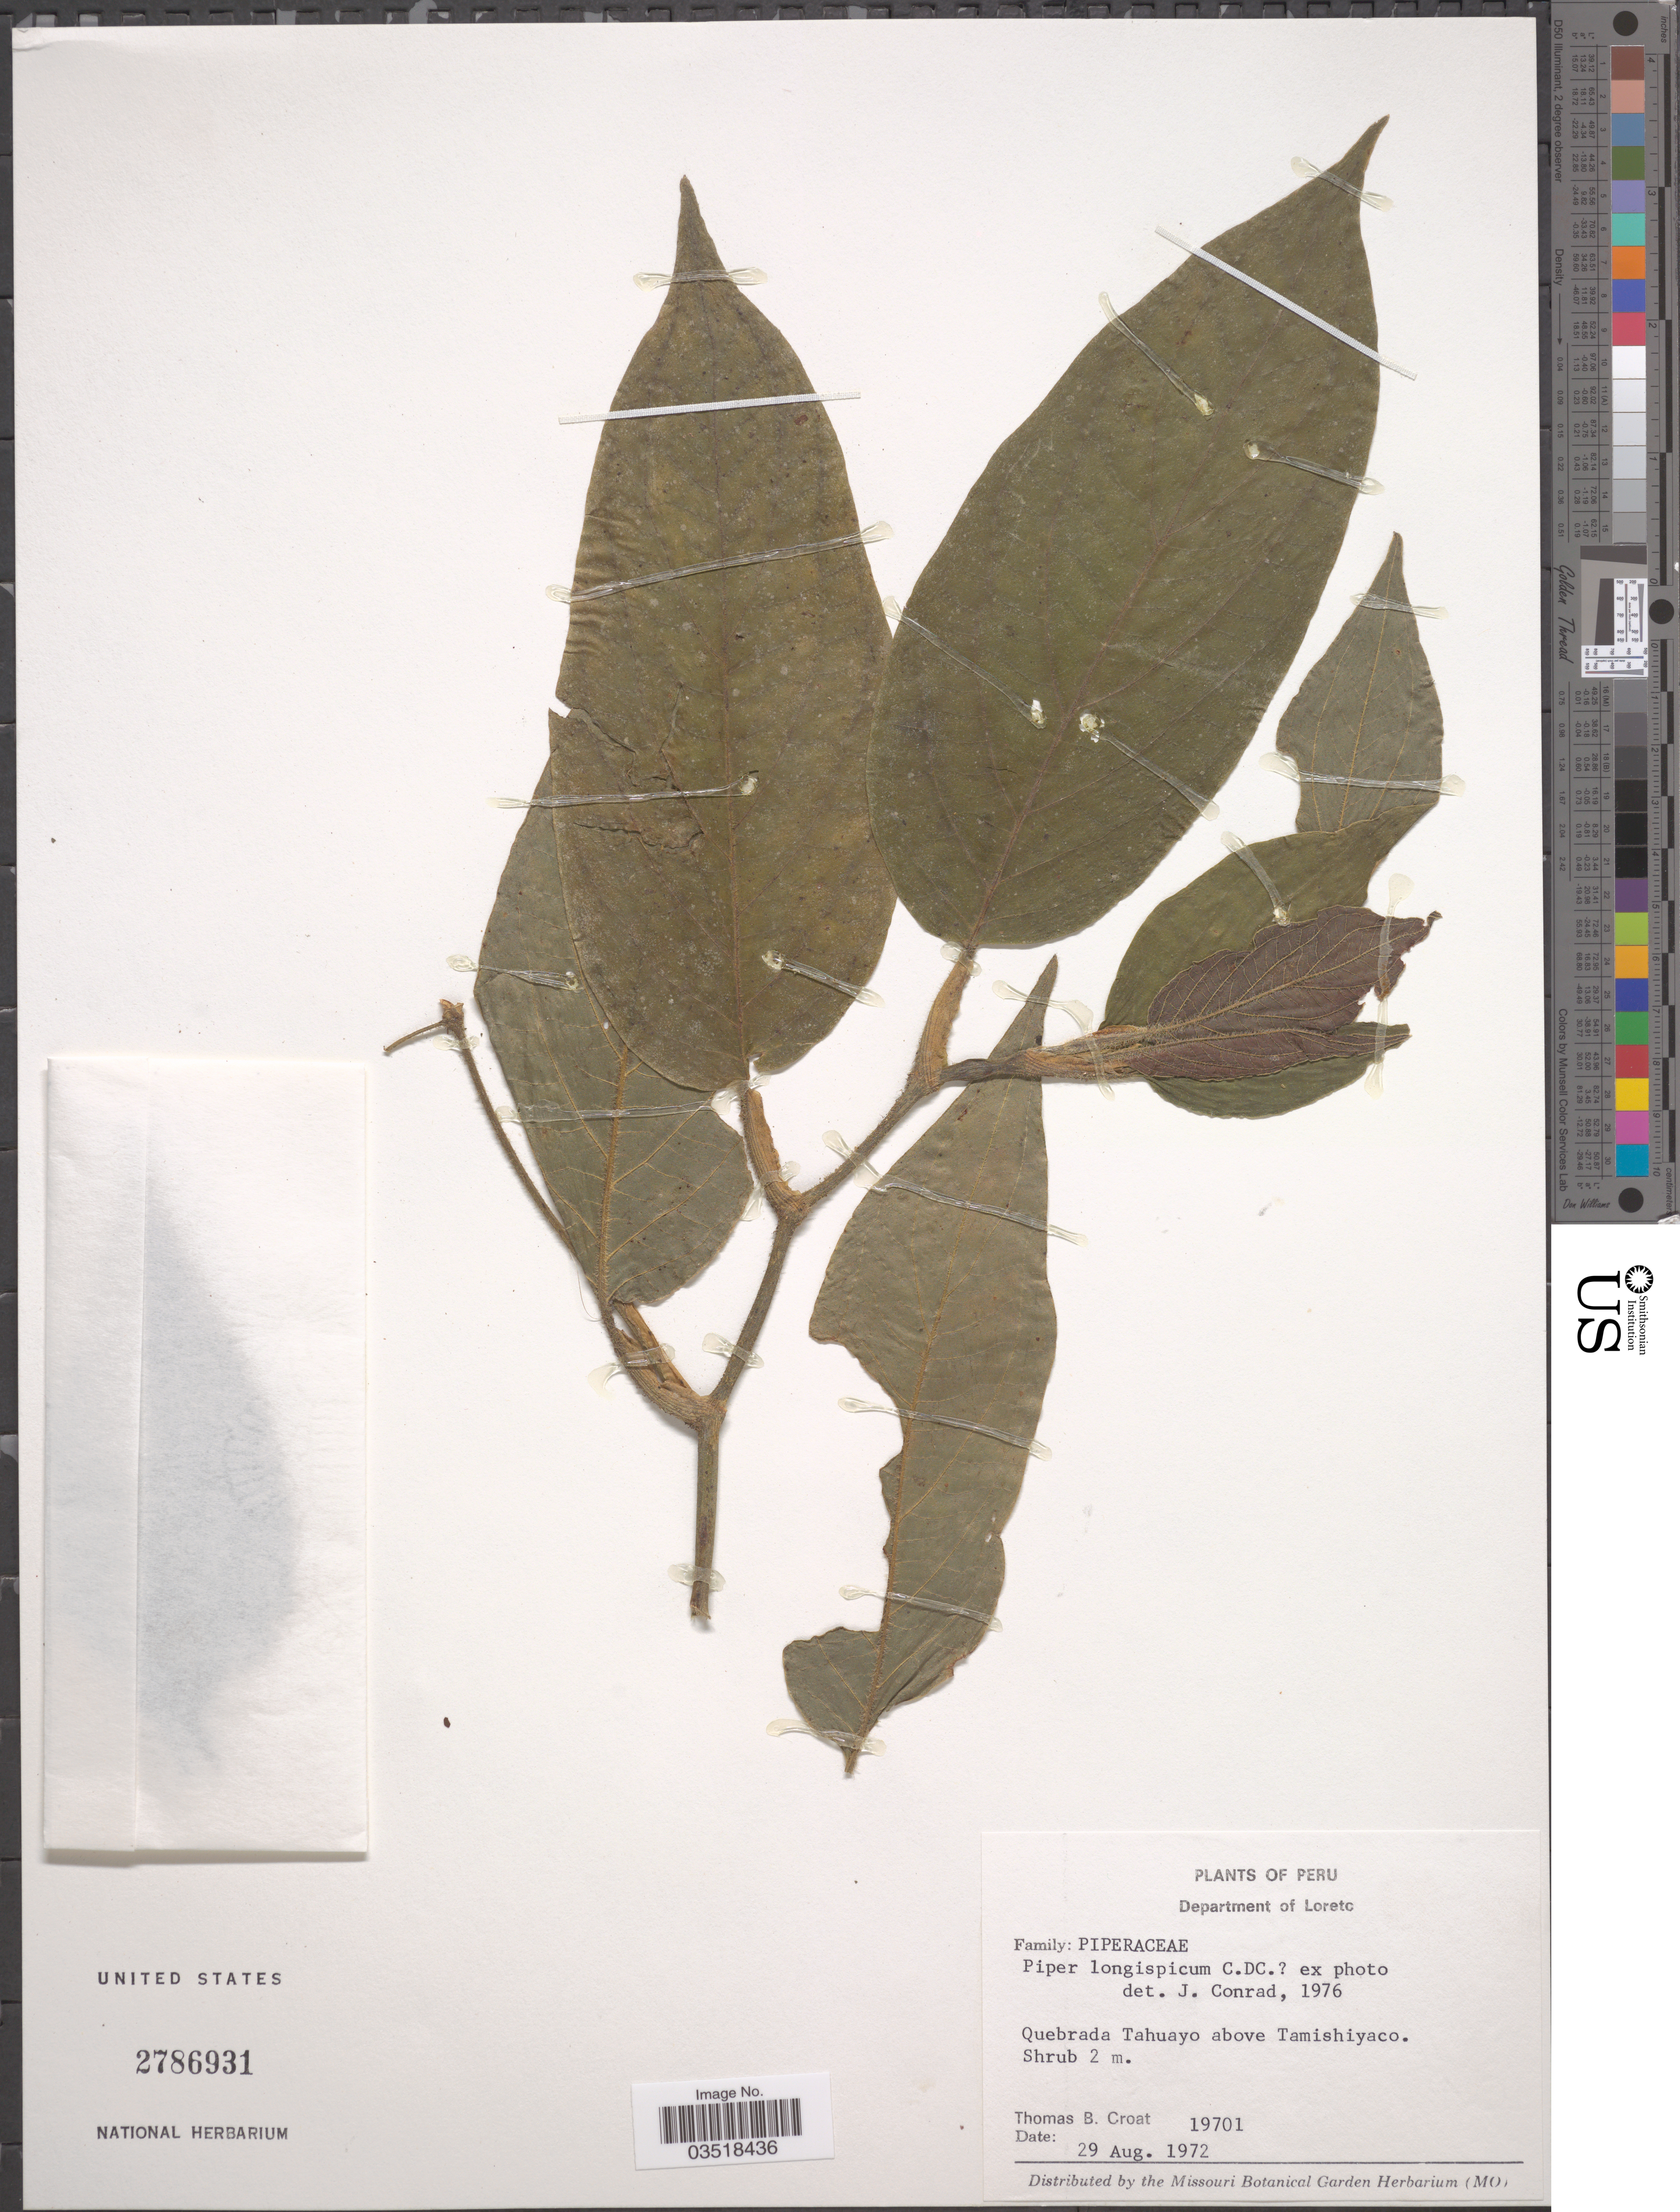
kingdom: Plantae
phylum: Tracheophyta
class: Magnoliopsida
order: Piperales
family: Piperaceae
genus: Piper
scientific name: Piper longispicum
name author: C. DC.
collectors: T. B. Croat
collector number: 19701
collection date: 1972-08-29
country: Peru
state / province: Loreto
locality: Department of Loreto. Quebrada Tahuayo above Tamishiyaco.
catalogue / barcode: US 2786931